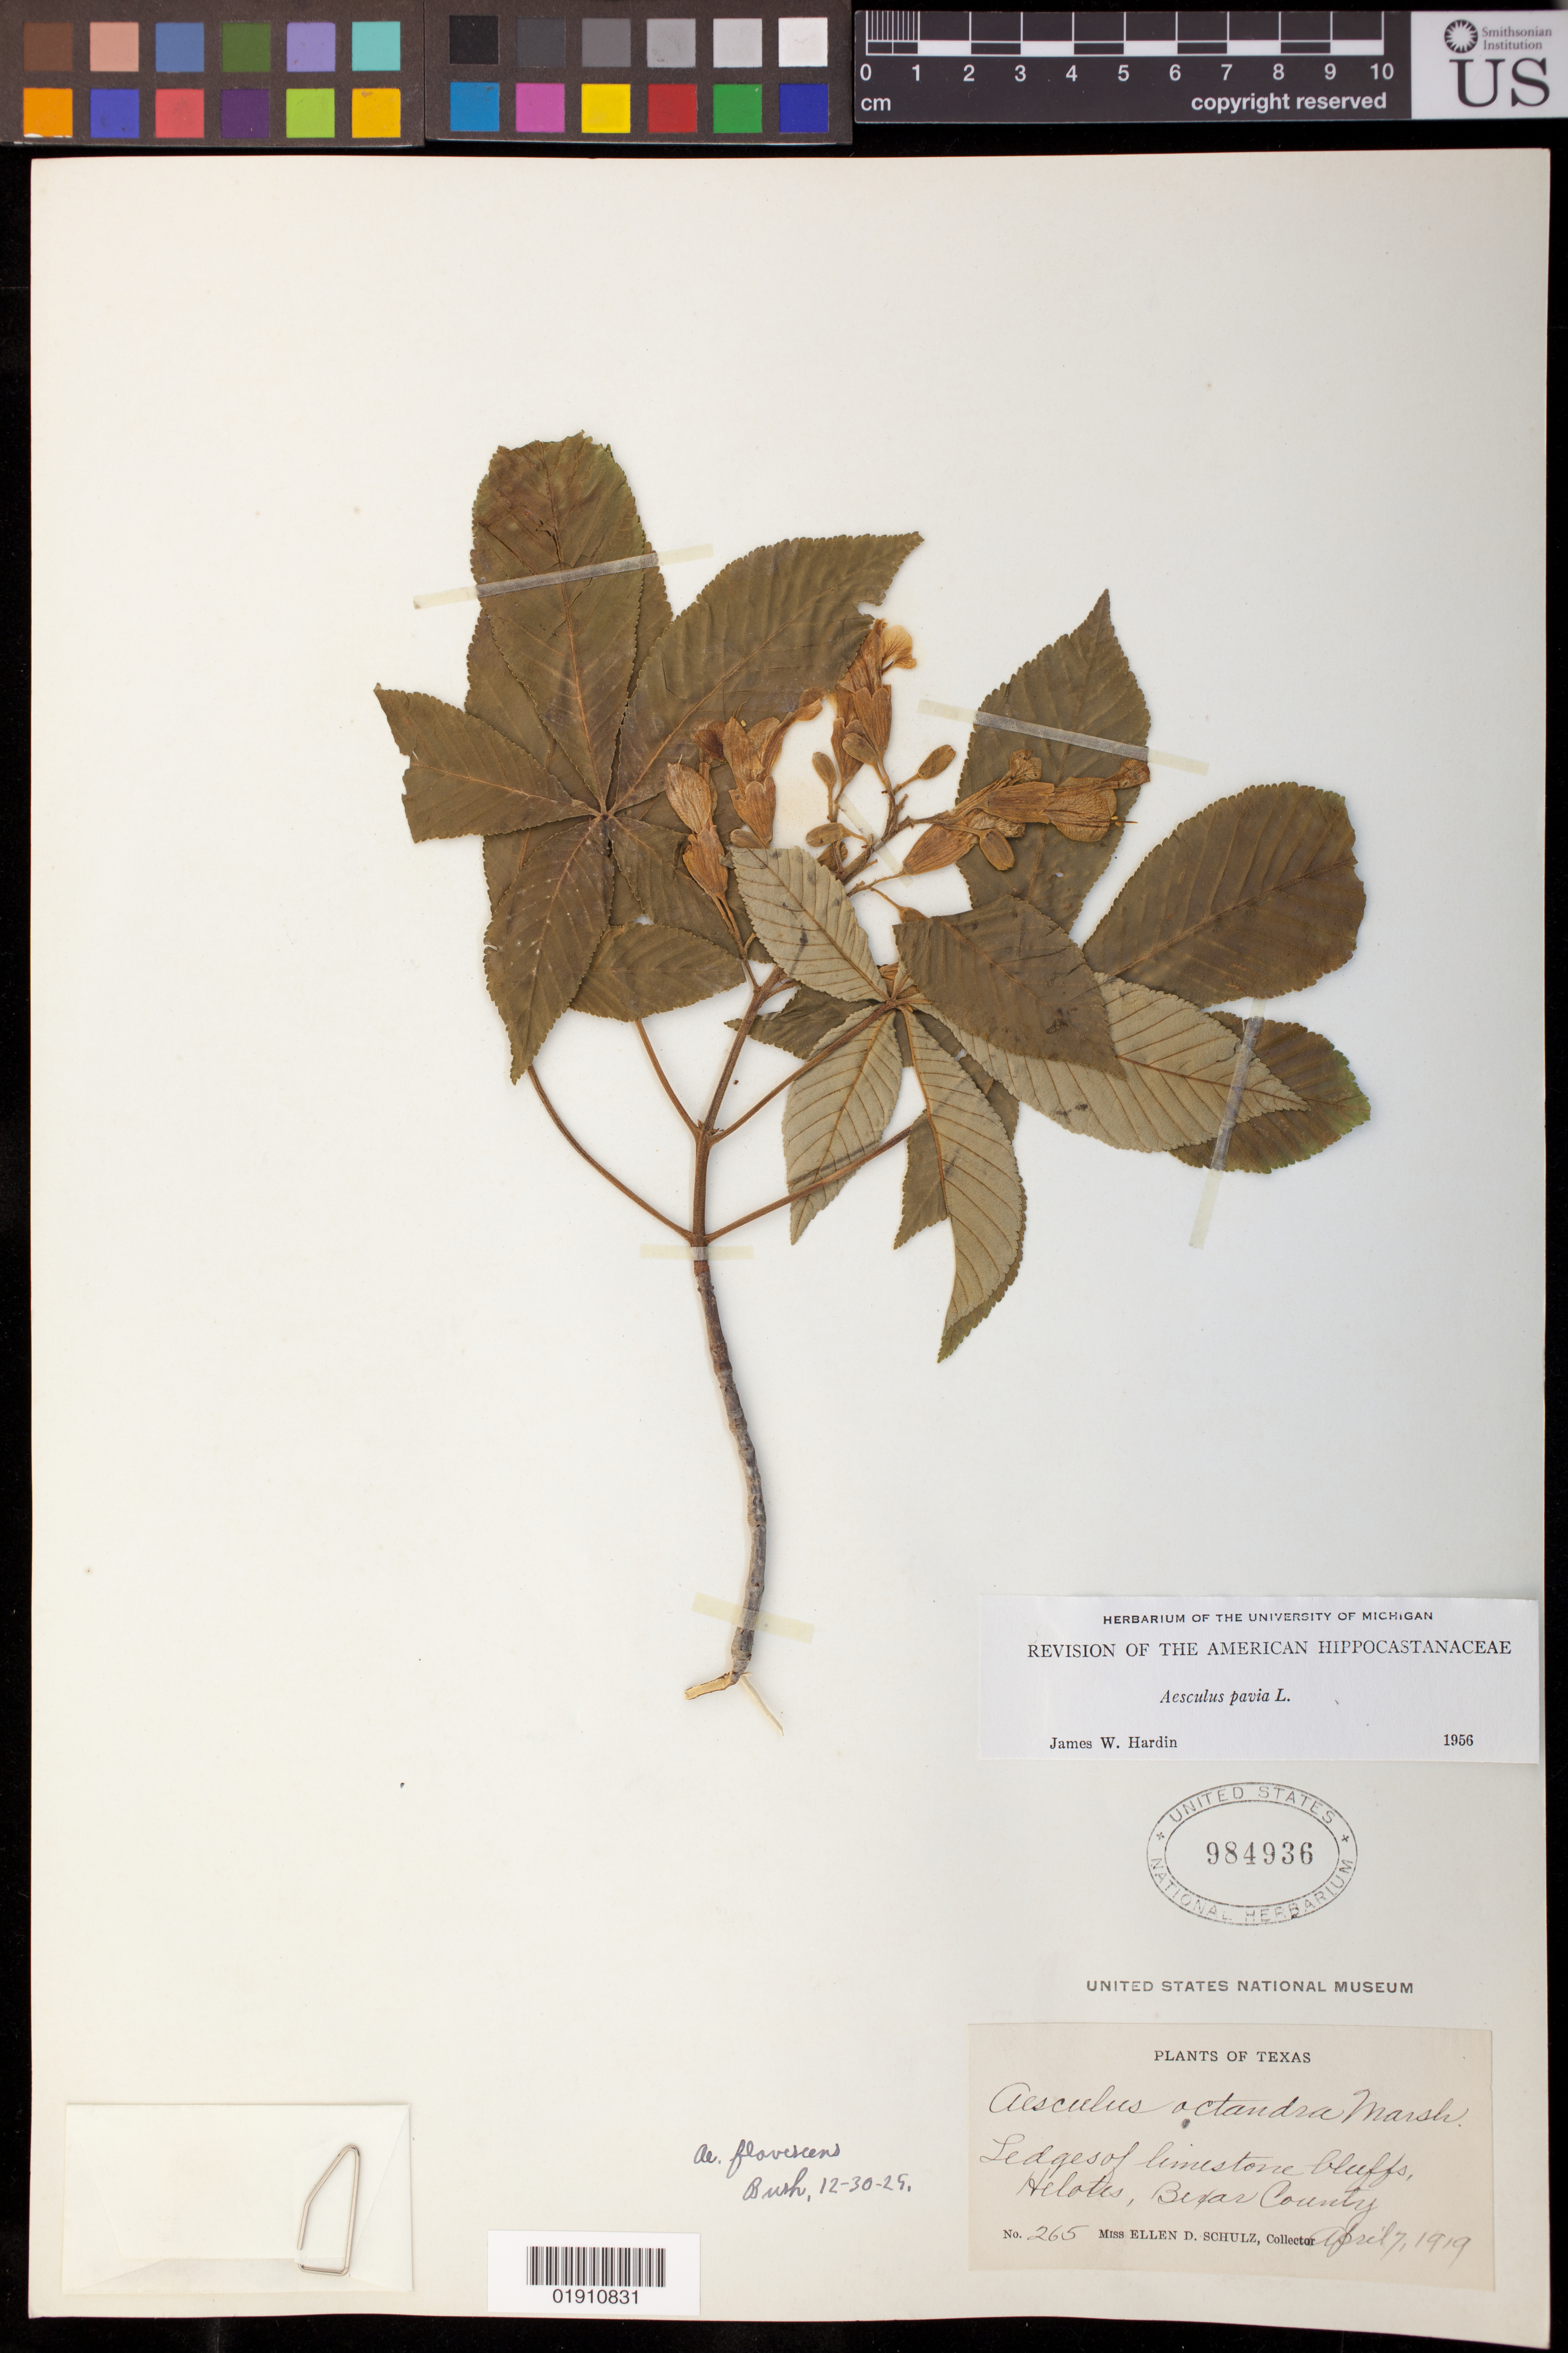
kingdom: Plantae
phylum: Tracheophyta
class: Magnoliopsida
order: Sapindales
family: Sapindaceae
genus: Aesculus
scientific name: Aesculus pavia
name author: L.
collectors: E. D. Schulz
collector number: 265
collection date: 1919-04-07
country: United States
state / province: Texas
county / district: Bexar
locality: Edges of limestone bluffs, Helotes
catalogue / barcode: US 984936